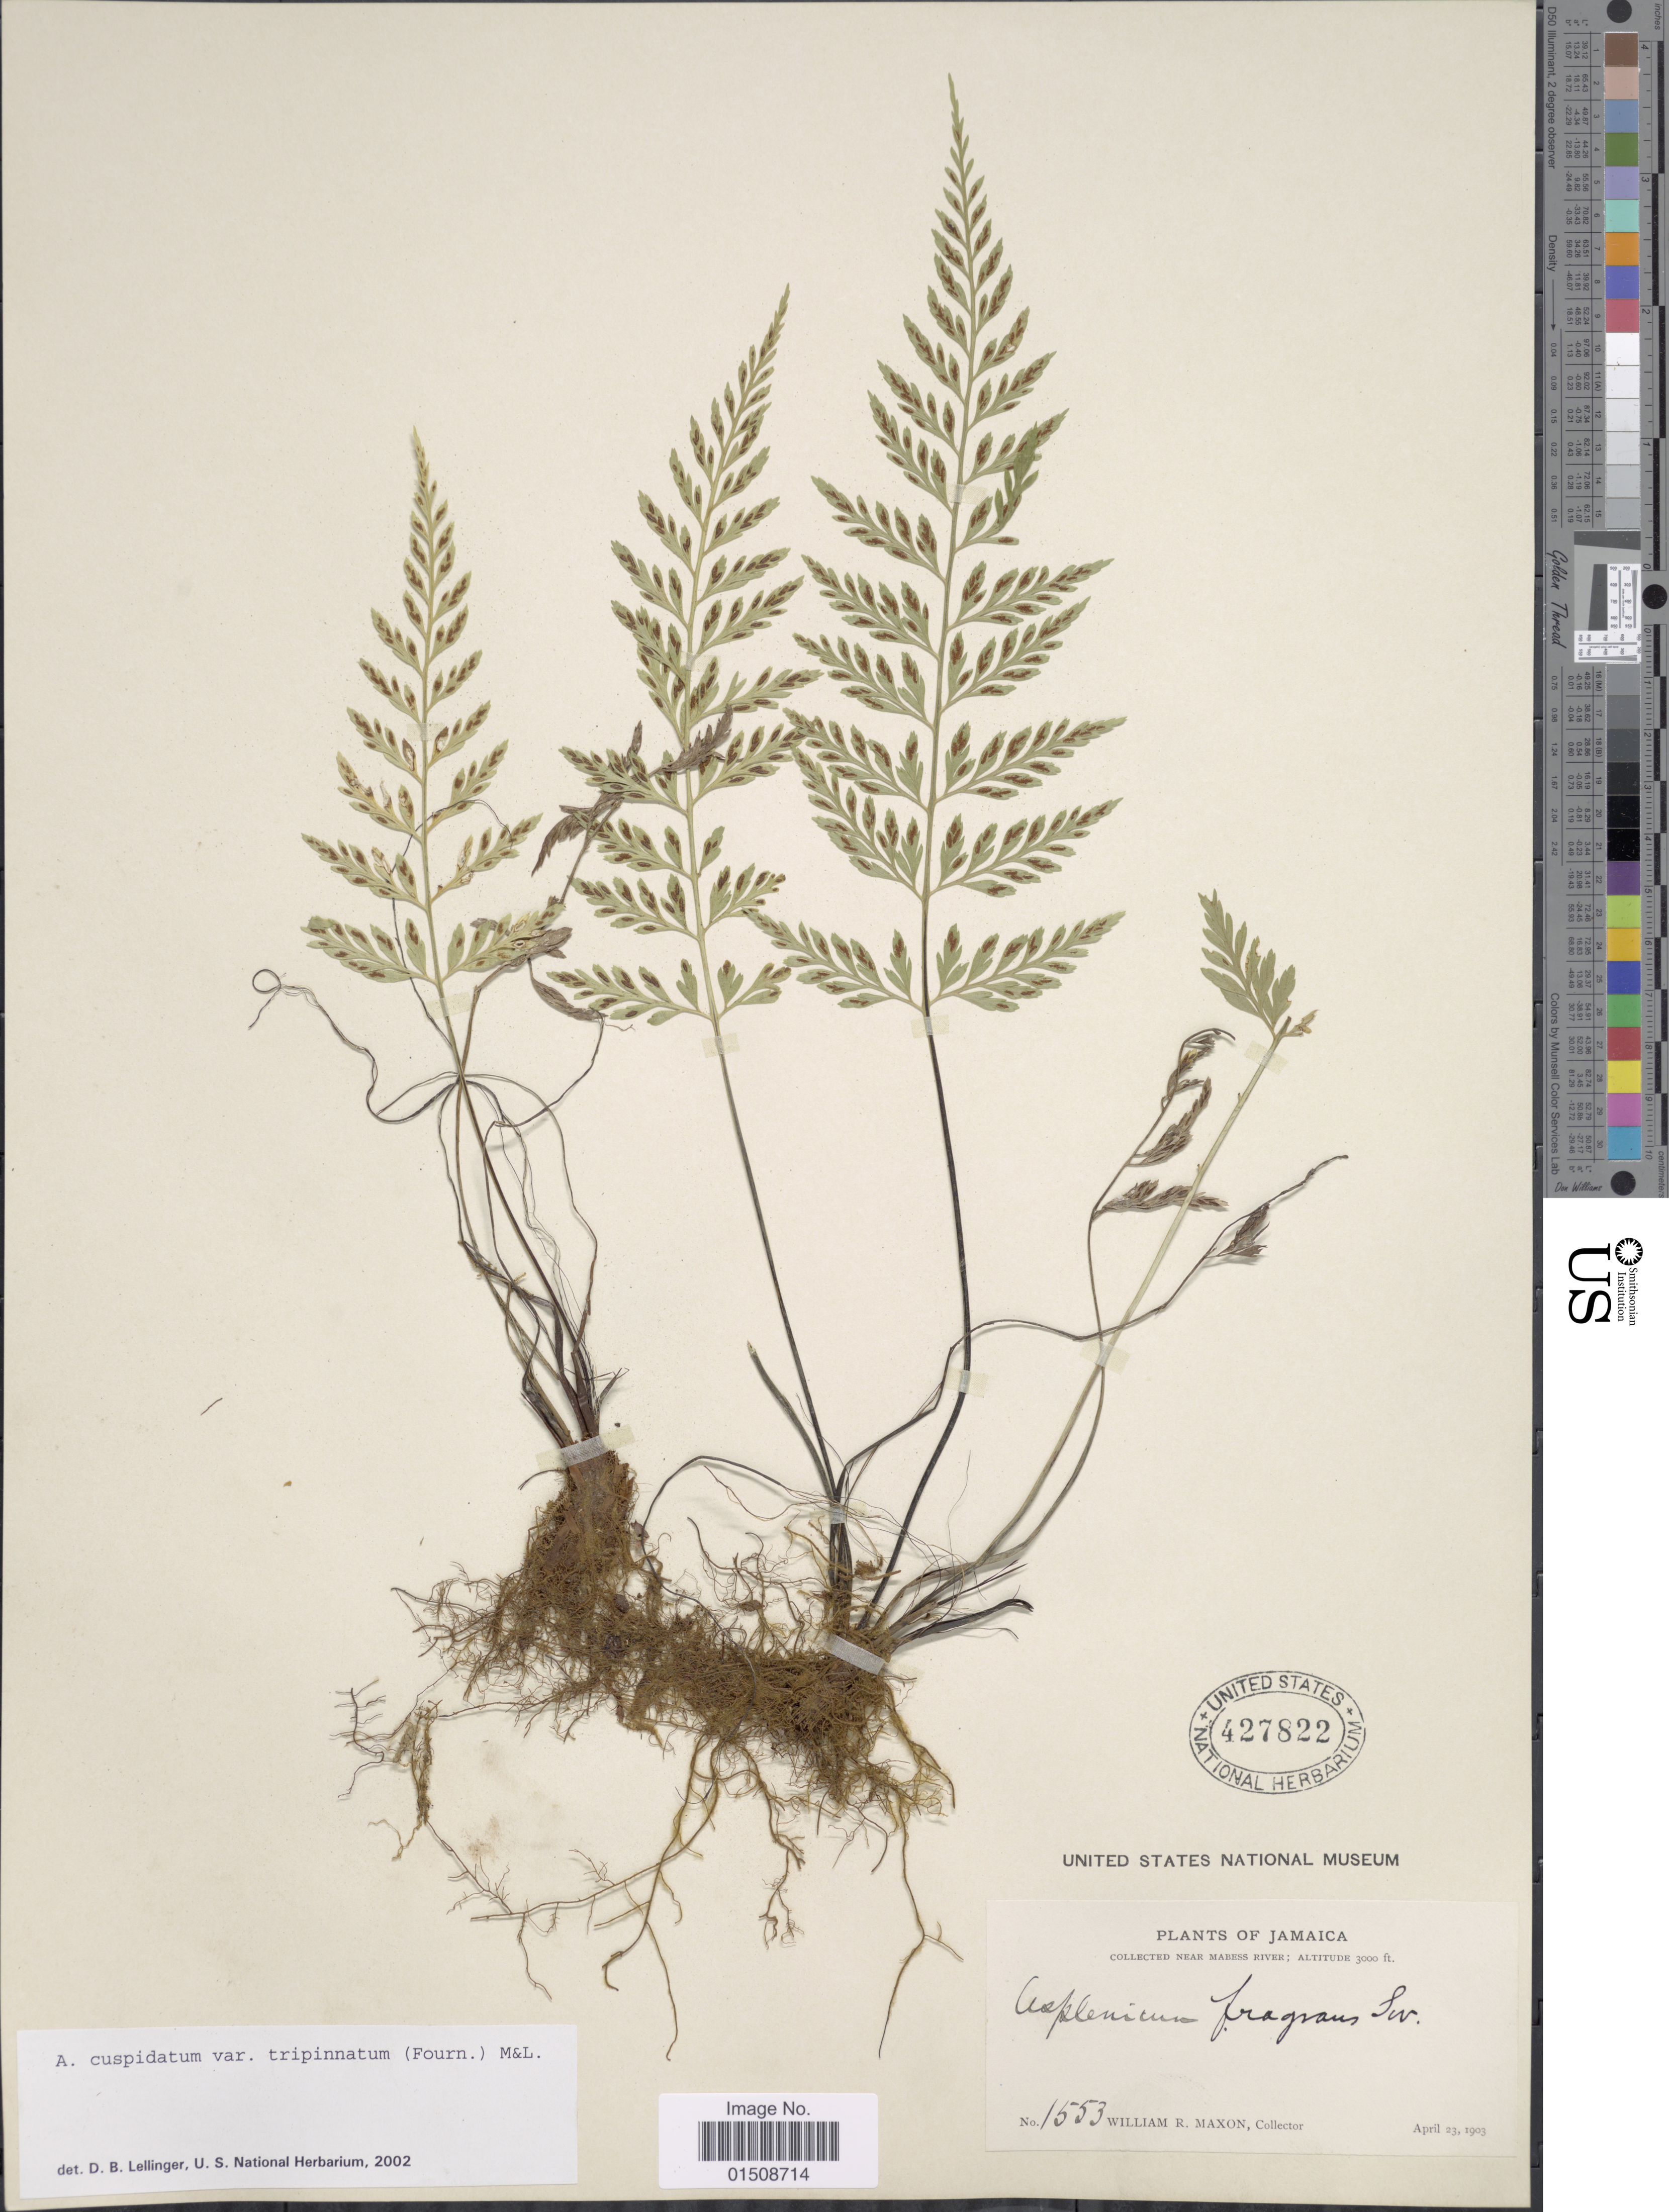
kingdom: Plantae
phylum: Tracheophyta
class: Polypodiopsida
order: Polypodiales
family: Aspleniaceae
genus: Asplenium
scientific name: Asplenium cuspidatum var. tripinnatum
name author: (E. Fourn.) C.V. Morton & Lellinger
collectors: W. R. Maxon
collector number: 1553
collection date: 1903-04-23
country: Jamaica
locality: Near Mabess River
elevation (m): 914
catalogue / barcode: US 427822